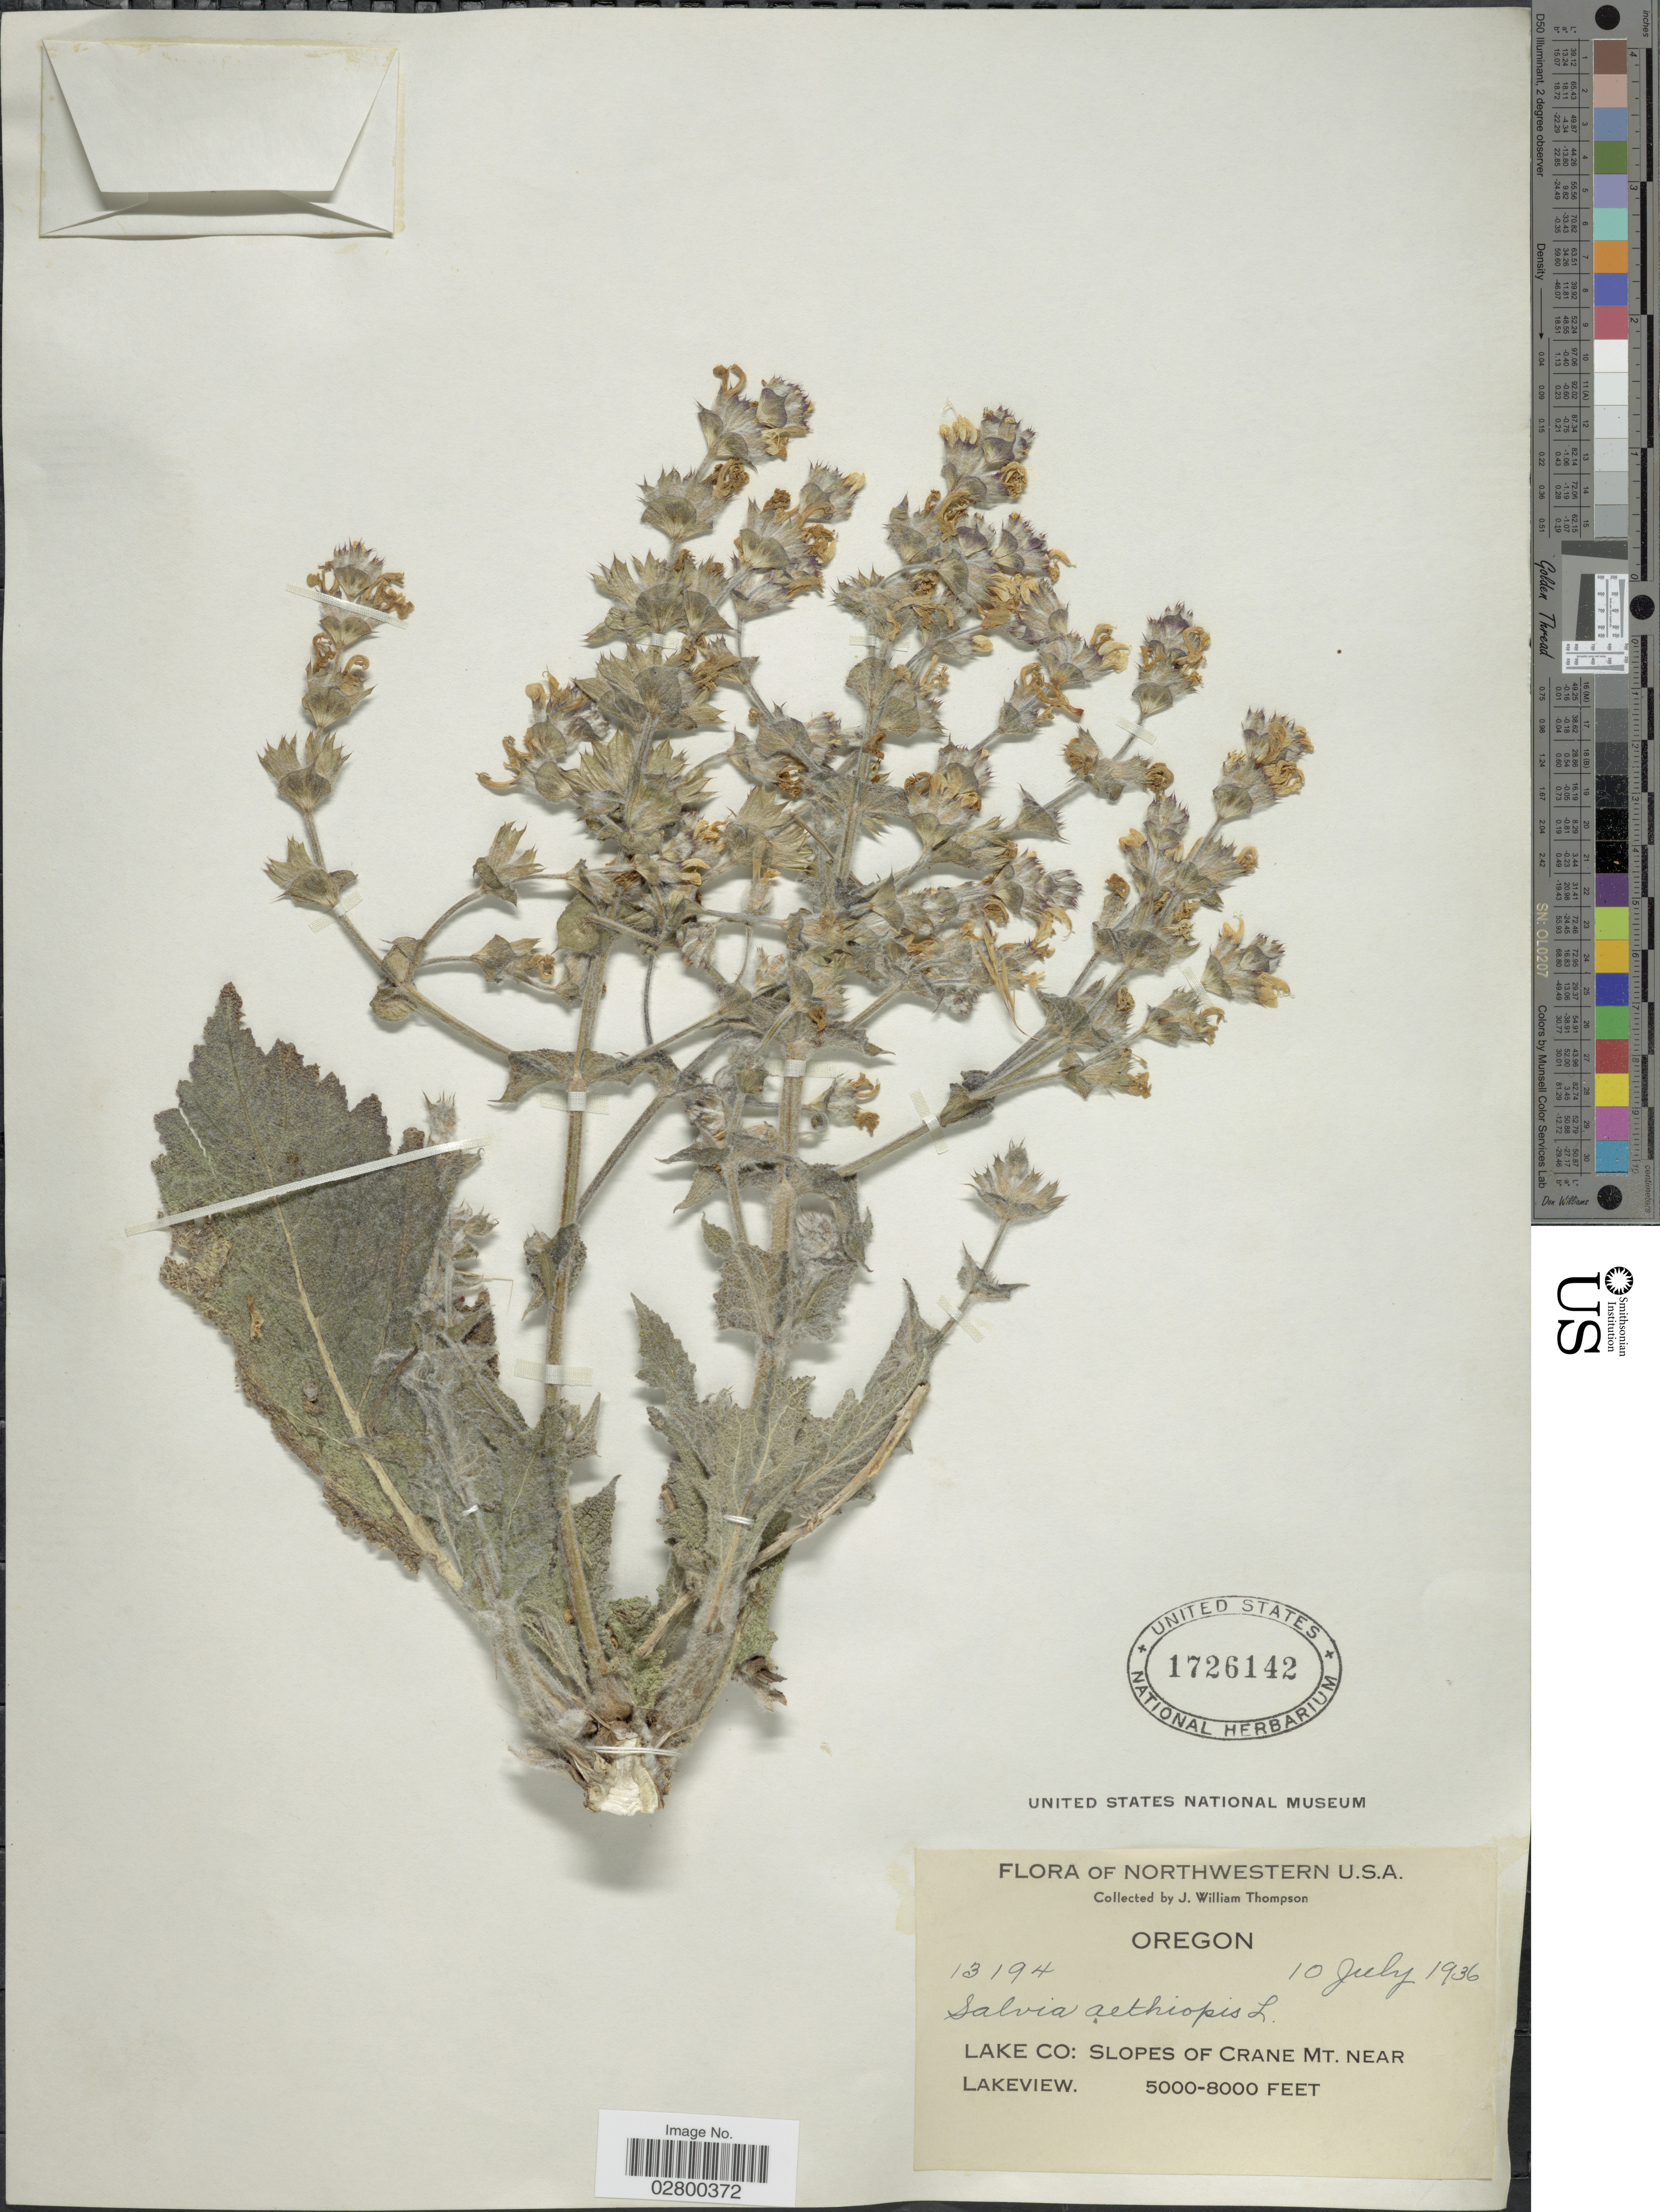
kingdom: Plantae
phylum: Tracheophyta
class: Magnoliopsida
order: Lamiales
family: Lamiaceae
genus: Salvia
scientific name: Salvia aethiopis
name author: L.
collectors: J. W. Thompson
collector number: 13194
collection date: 1936-07-10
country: United States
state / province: Oregon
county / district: Lake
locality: Northwestern U.S.A., Lake Co: Slopes of Crane Mt. near Lakeview.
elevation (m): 1524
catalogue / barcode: US 1726142